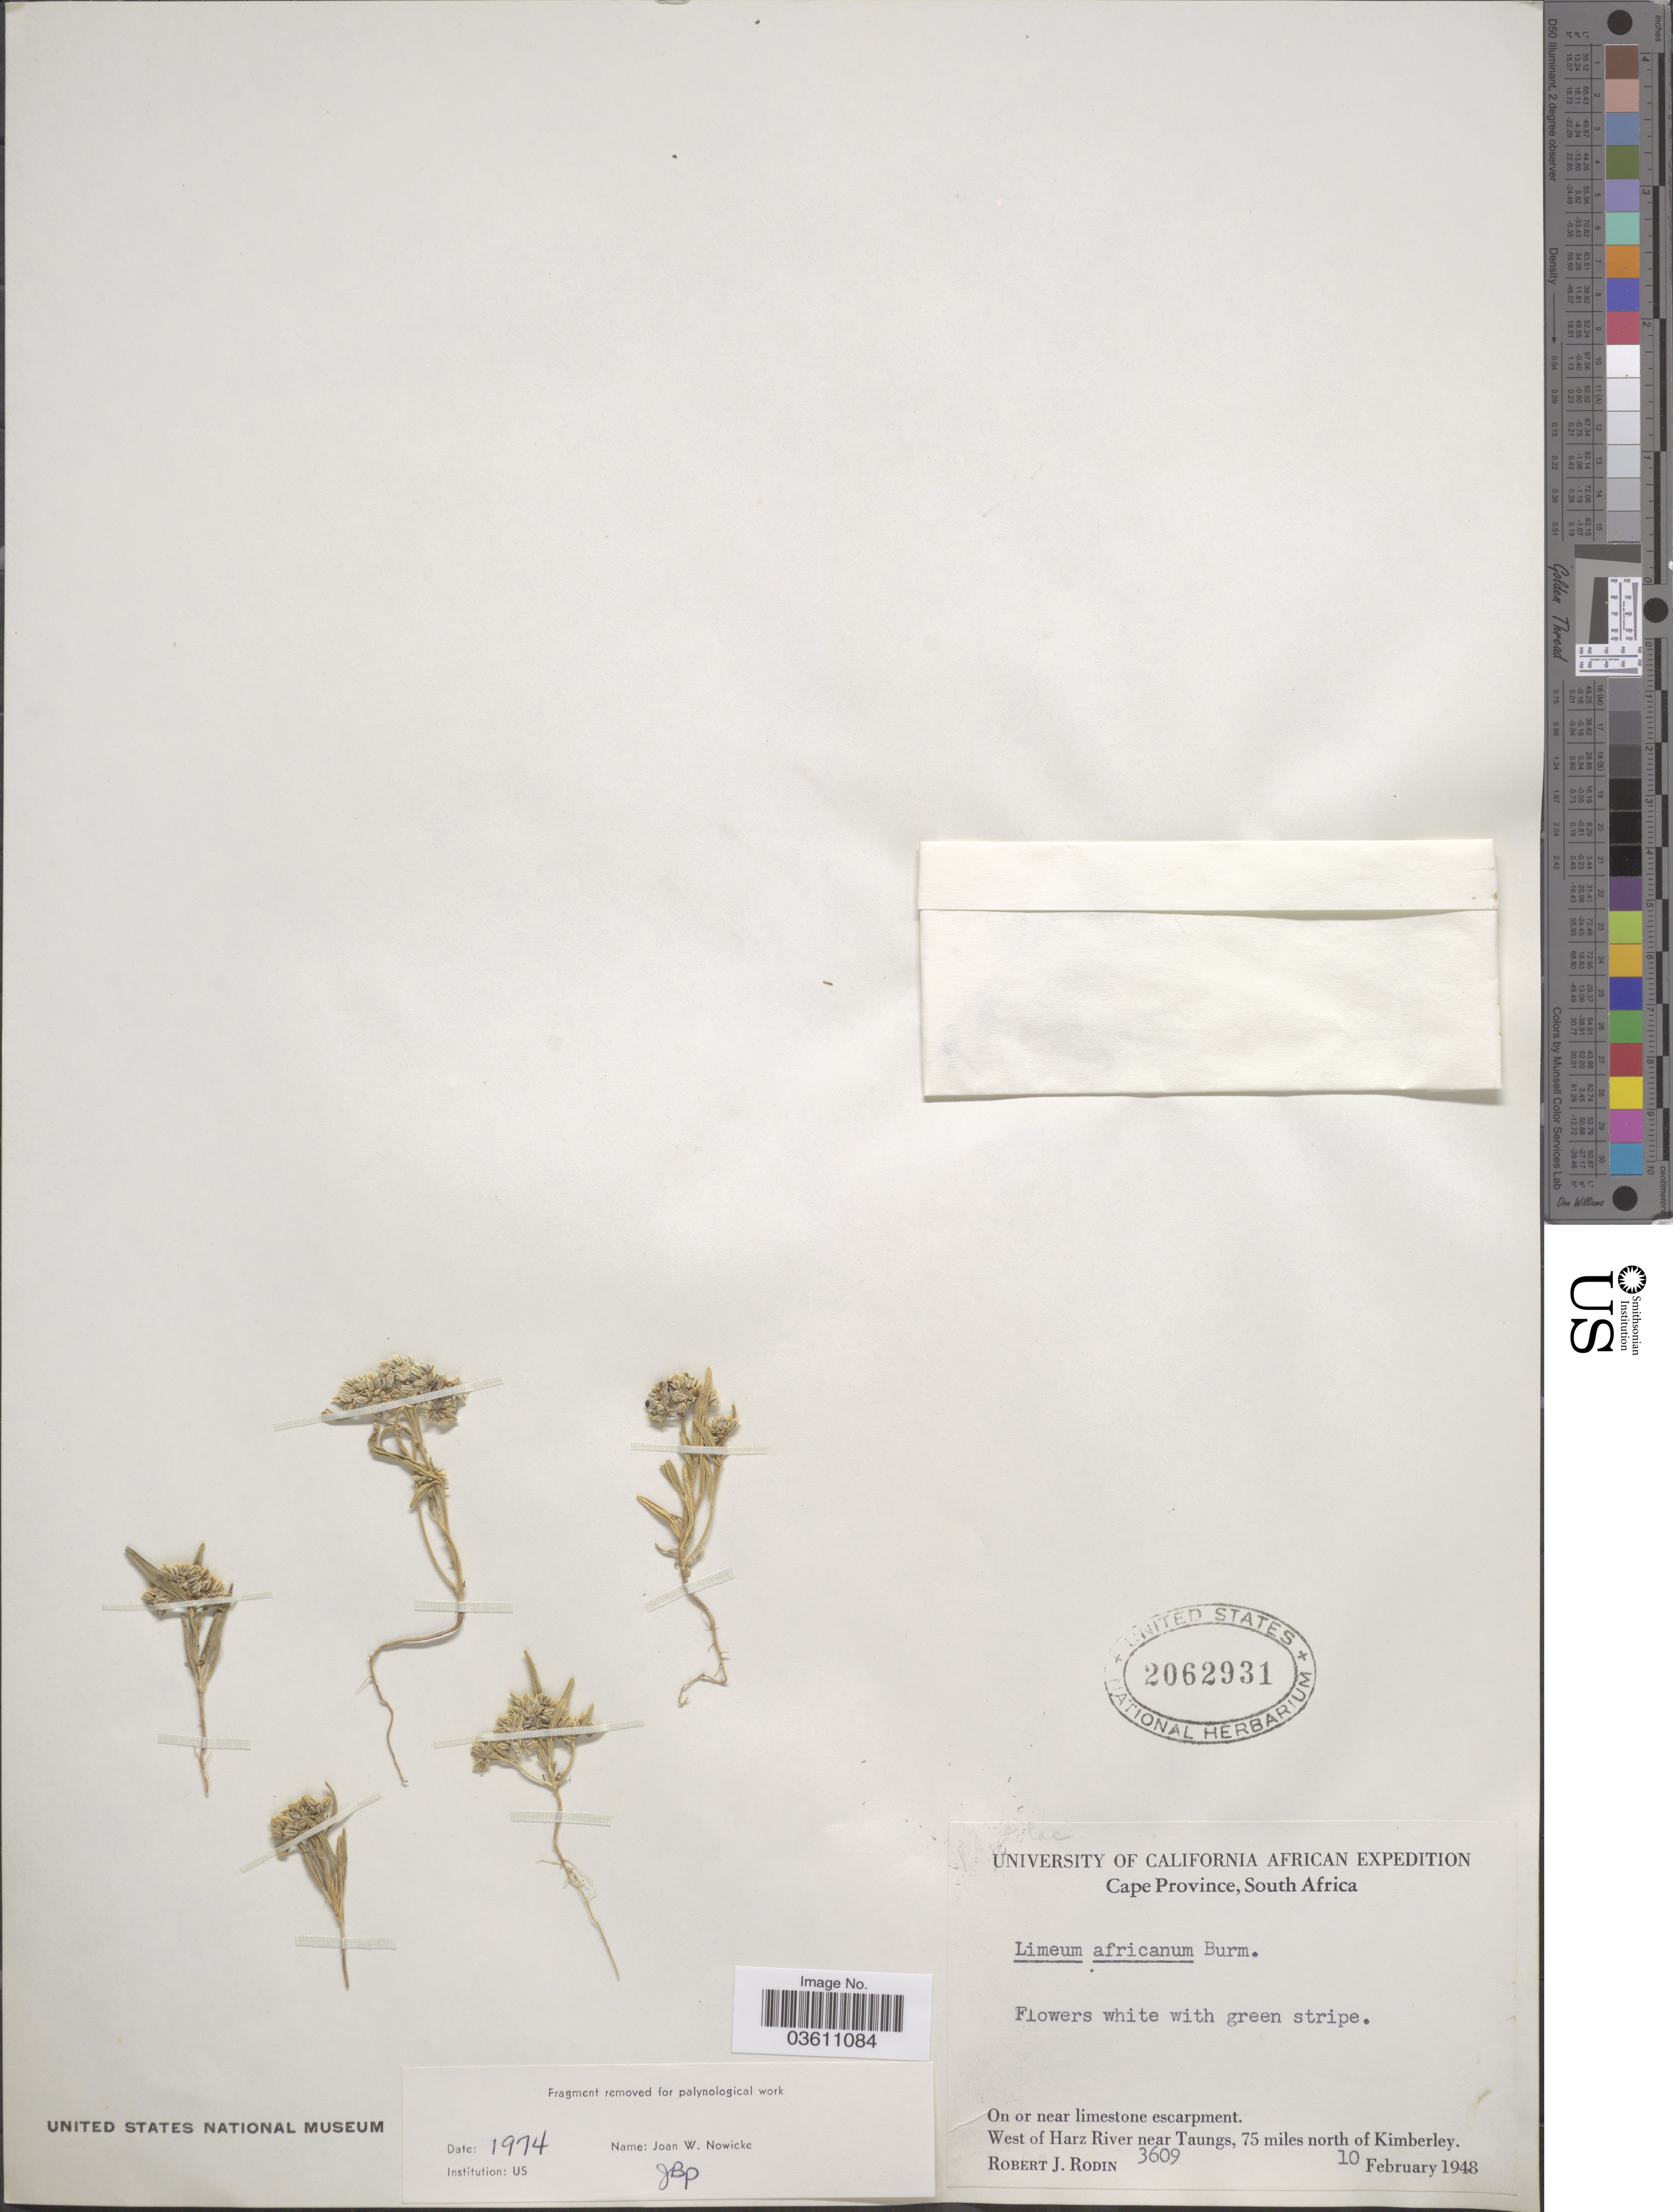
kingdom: Plantae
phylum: Tracheophyta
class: Magnoliopsida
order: Caryophyllales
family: Limeaceae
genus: Limeum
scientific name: Limeum africanum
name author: L.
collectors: R. J. Rodin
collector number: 3609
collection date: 1948-02-10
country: South Africa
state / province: North West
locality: West of Harz River near Taungs, 75 miles north of Kimberley.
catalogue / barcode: US 2062931